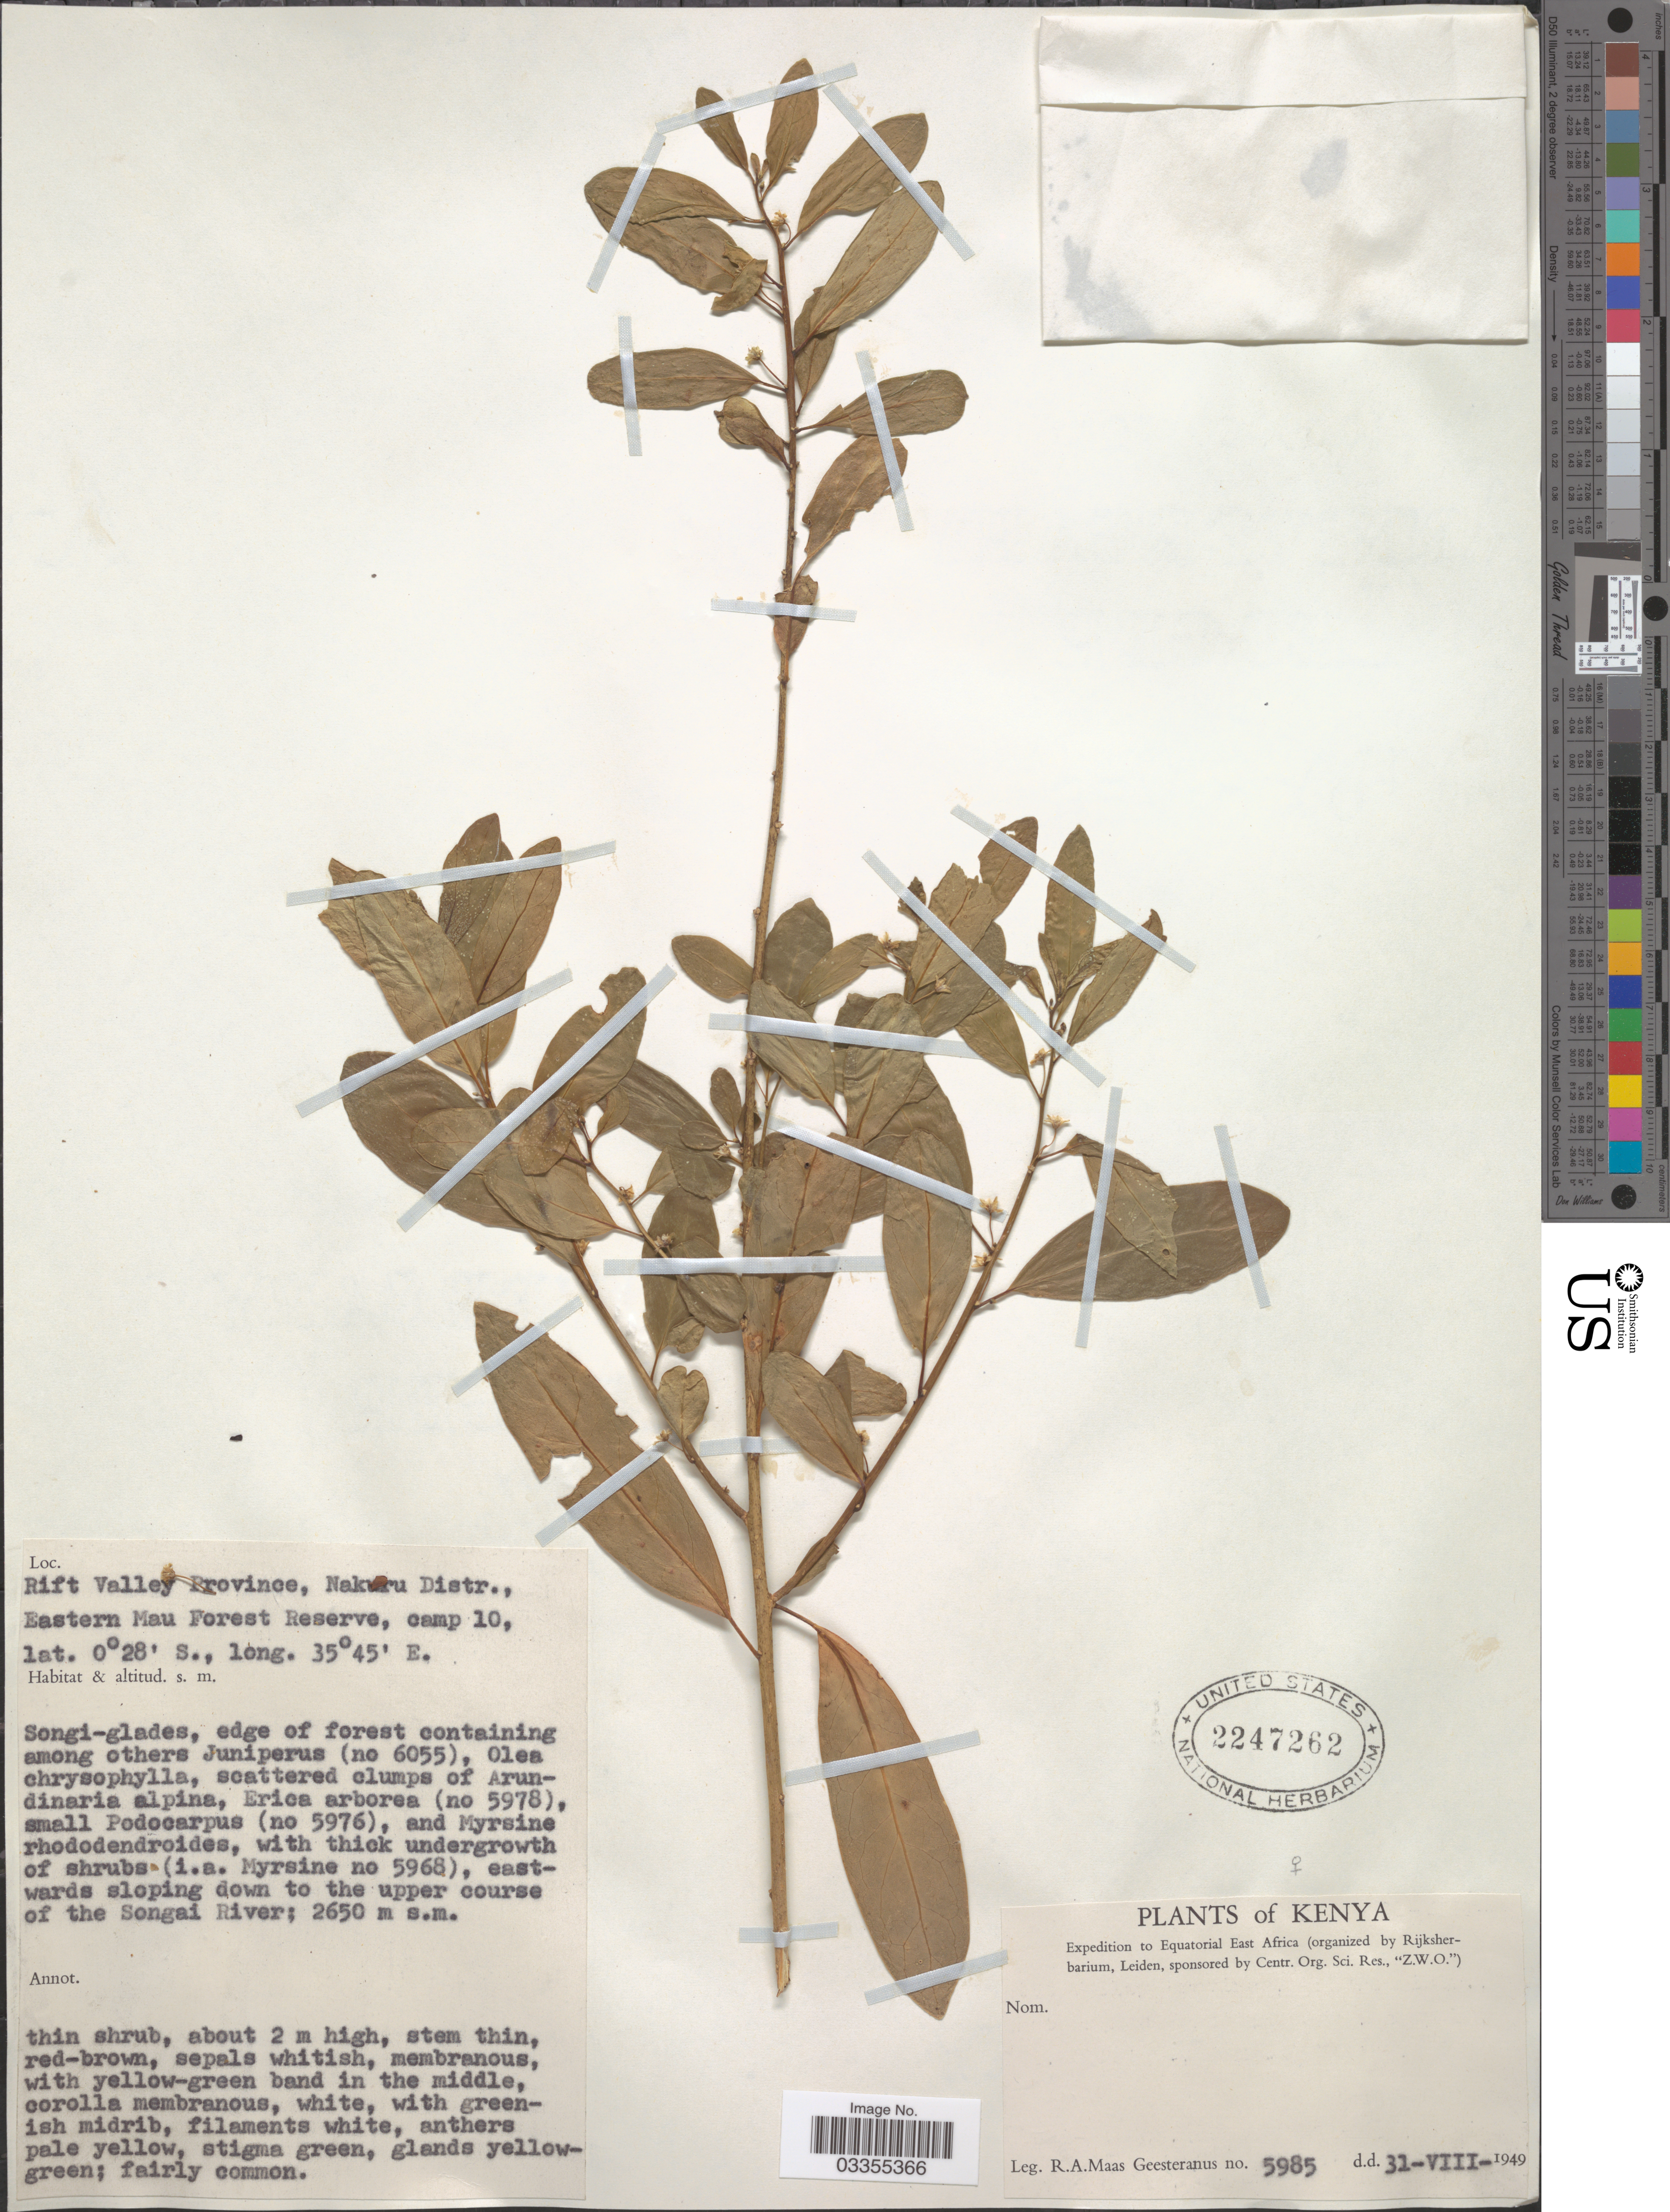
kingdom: Plantae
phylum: Tracheophyta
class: Magnoliopsida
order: Celastrales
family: Celastraceae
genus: Maytenus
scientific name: Maytenus sp.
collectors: R. A. Maas Geesteranus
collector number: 5985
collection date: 1949-08-31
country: Kenya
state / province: Nakuru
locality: Nakuru Distr., Eastern Mau Forest Reserve, camp 10.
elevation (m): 2650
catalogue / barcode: US 2247262